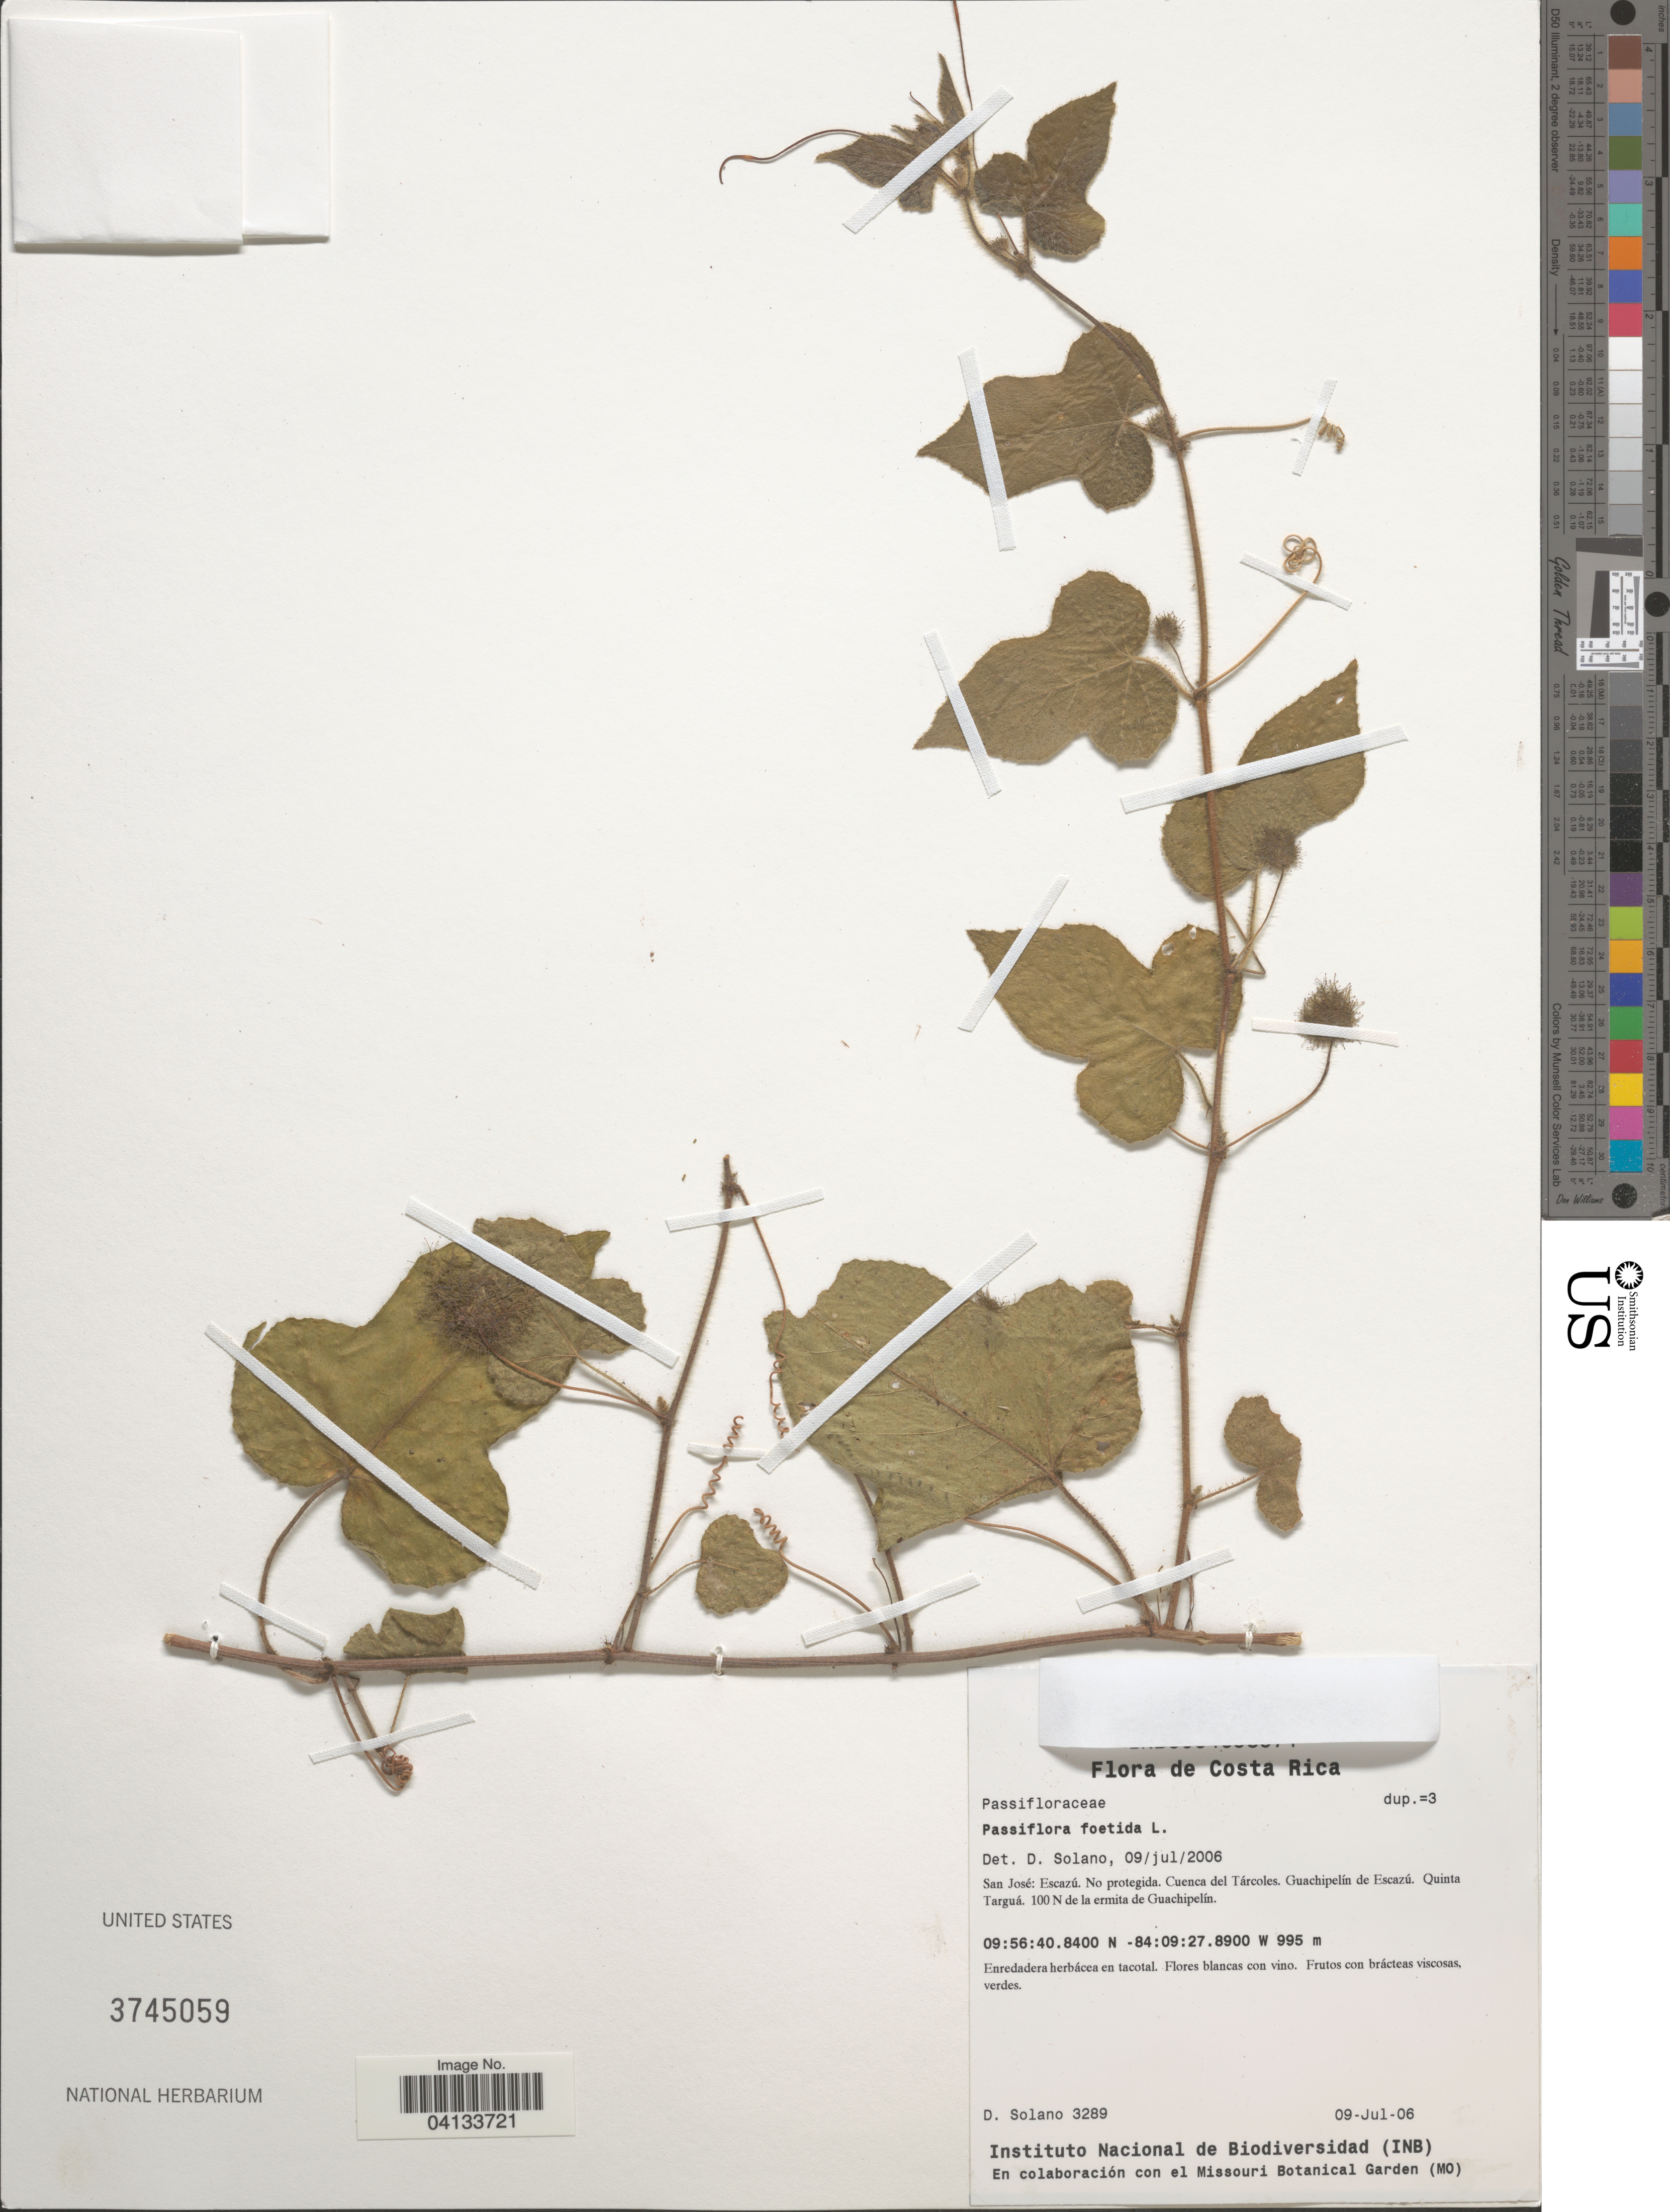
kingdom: Plantae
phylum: Tracheophyta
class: Magnoliopsida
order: Malpighiales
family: Passifloraceae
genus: Passiflora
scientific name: Passiflora foetida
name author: L.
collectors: D. Solano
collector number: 3289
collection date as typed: Transcribed d/m/y: 9/7/6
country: Costa Rica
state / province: San José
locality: Escazú. No protegida. Cuenca del Tárcoles. Guachipelín de Escazú. Quinta Targuá. 100 N de la ermita de Guachipelín.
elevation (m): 995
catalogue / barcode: US 3745059